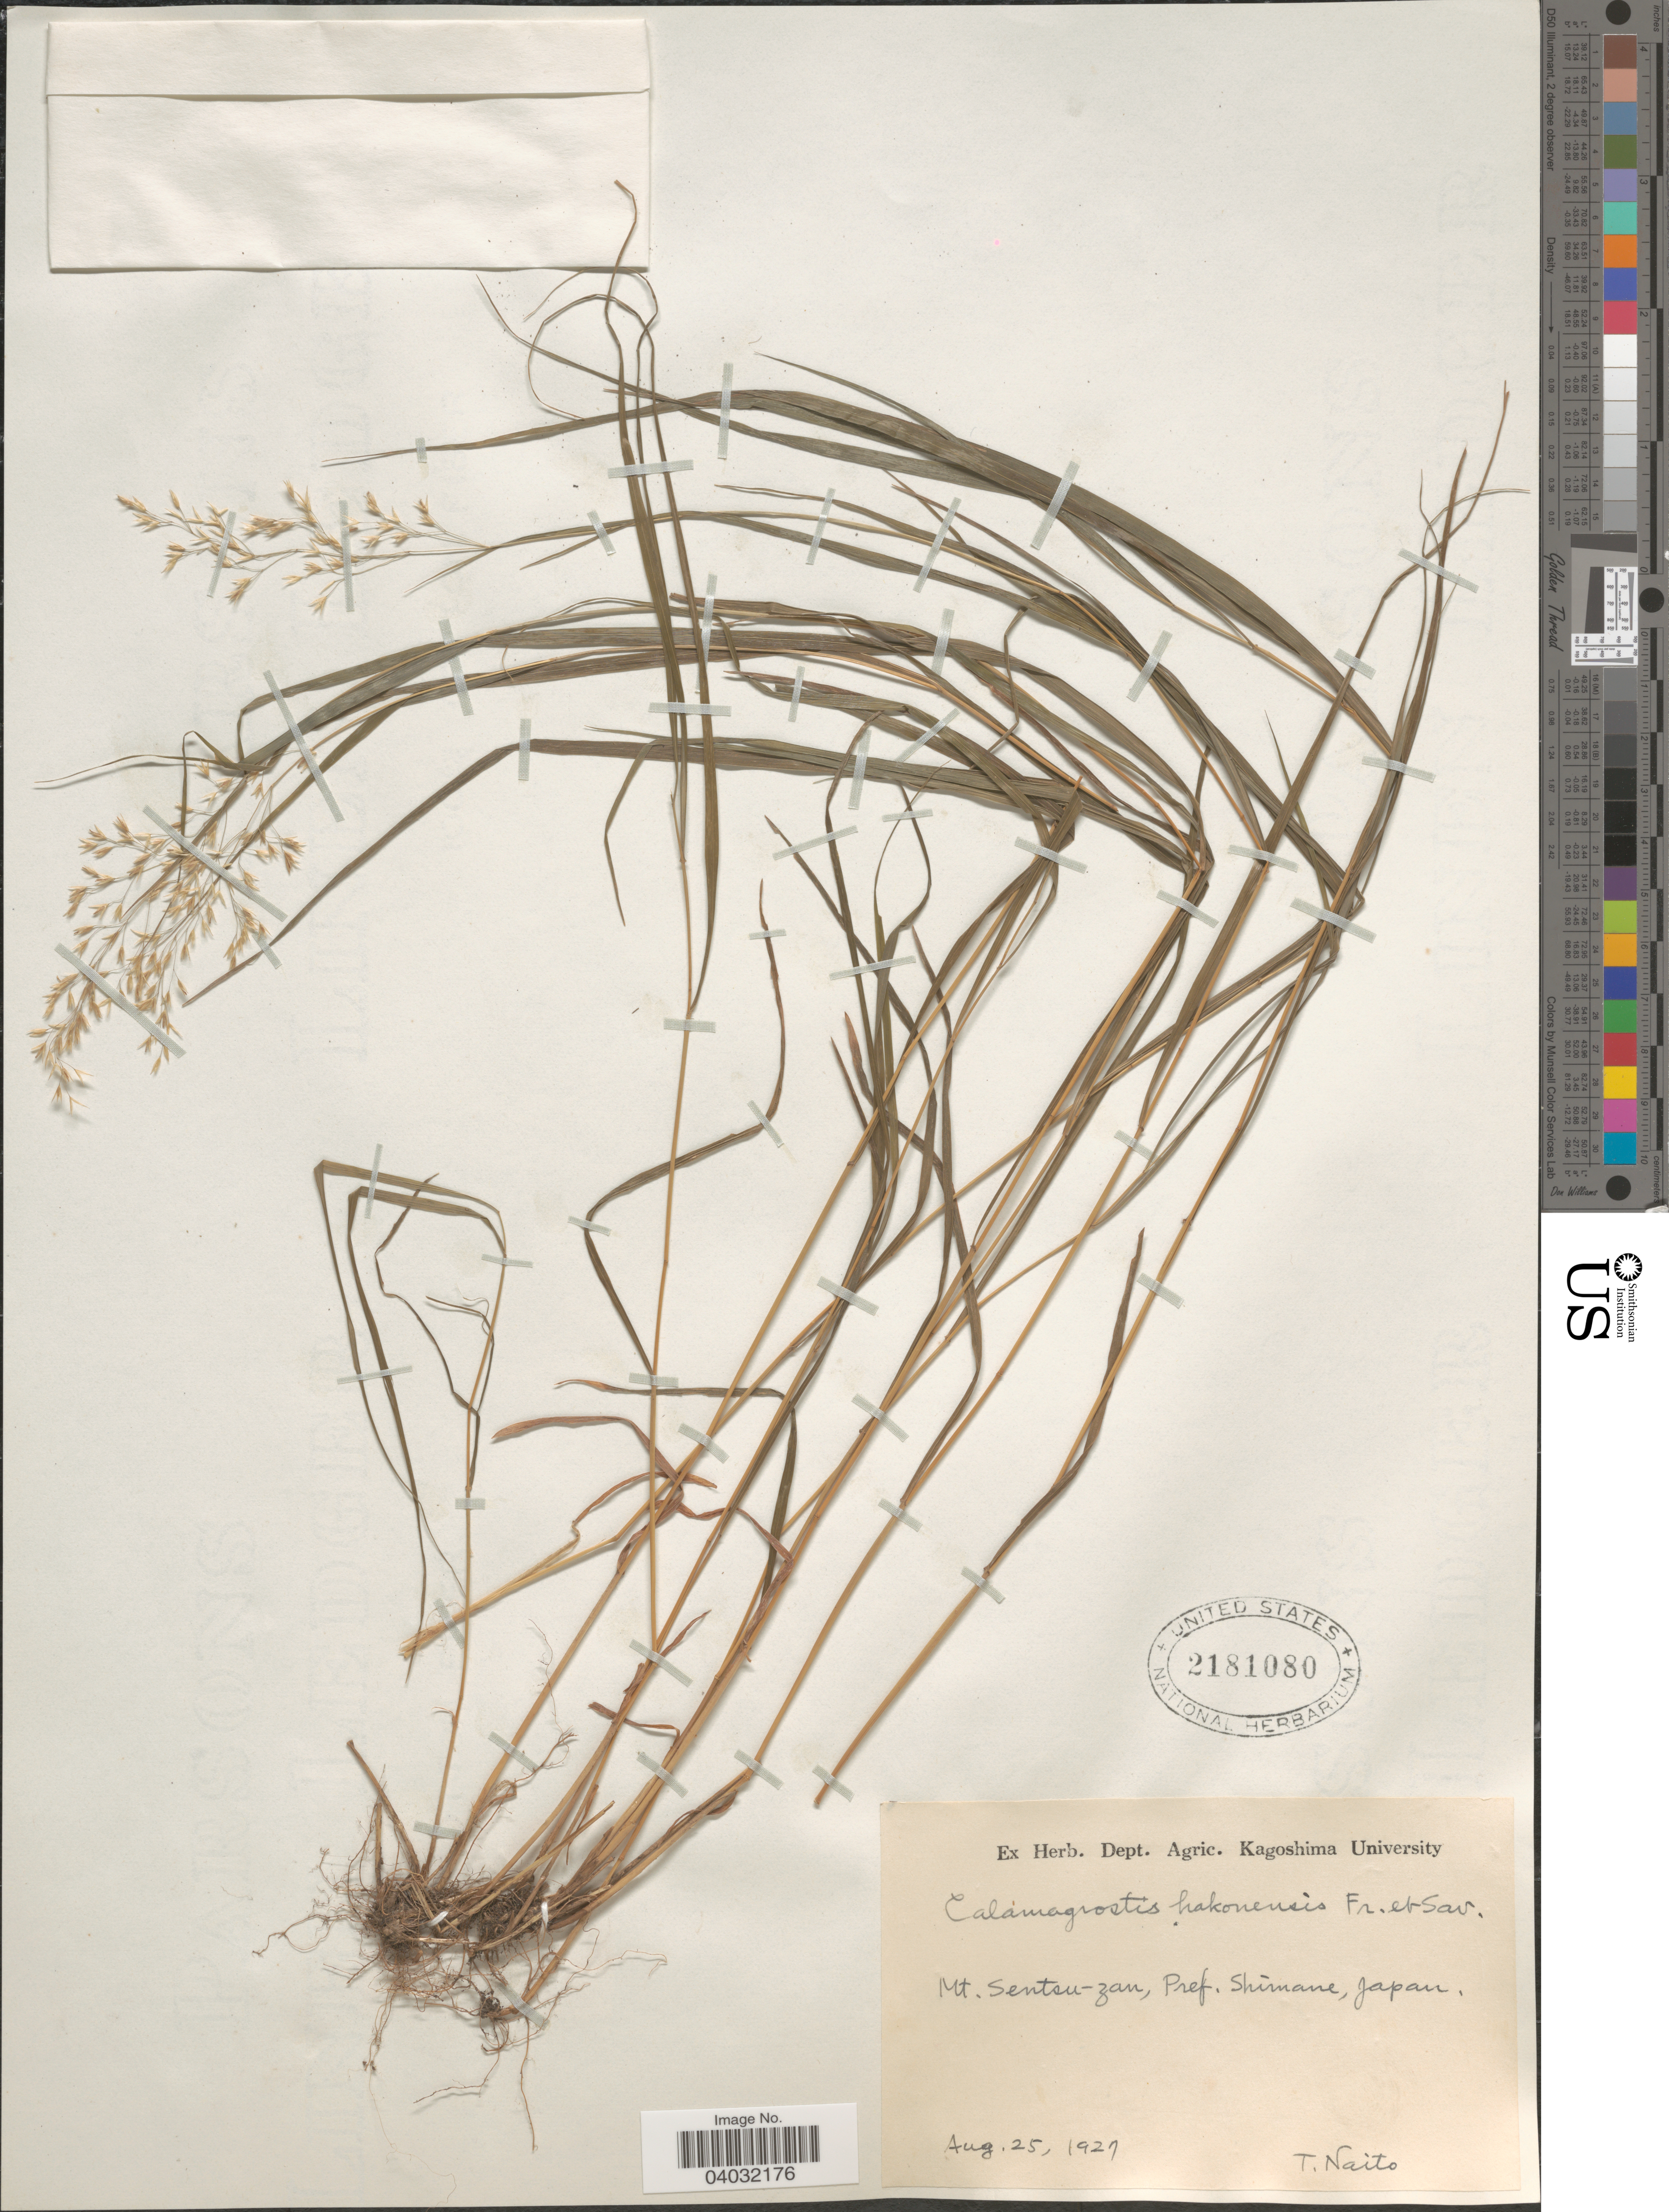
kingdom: Plantae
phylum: Tracheophyta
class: Liliopsida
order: Poales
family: Poaceae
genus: Calamagrostis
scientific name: Calamagrostis hakonensis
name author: Franch. & Sav.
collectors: T. Naito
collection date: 1927-08-25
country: Japan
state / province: Simane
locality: Mt. Sentsu-zan, Pref. Shimane.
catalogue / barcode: US 2181080